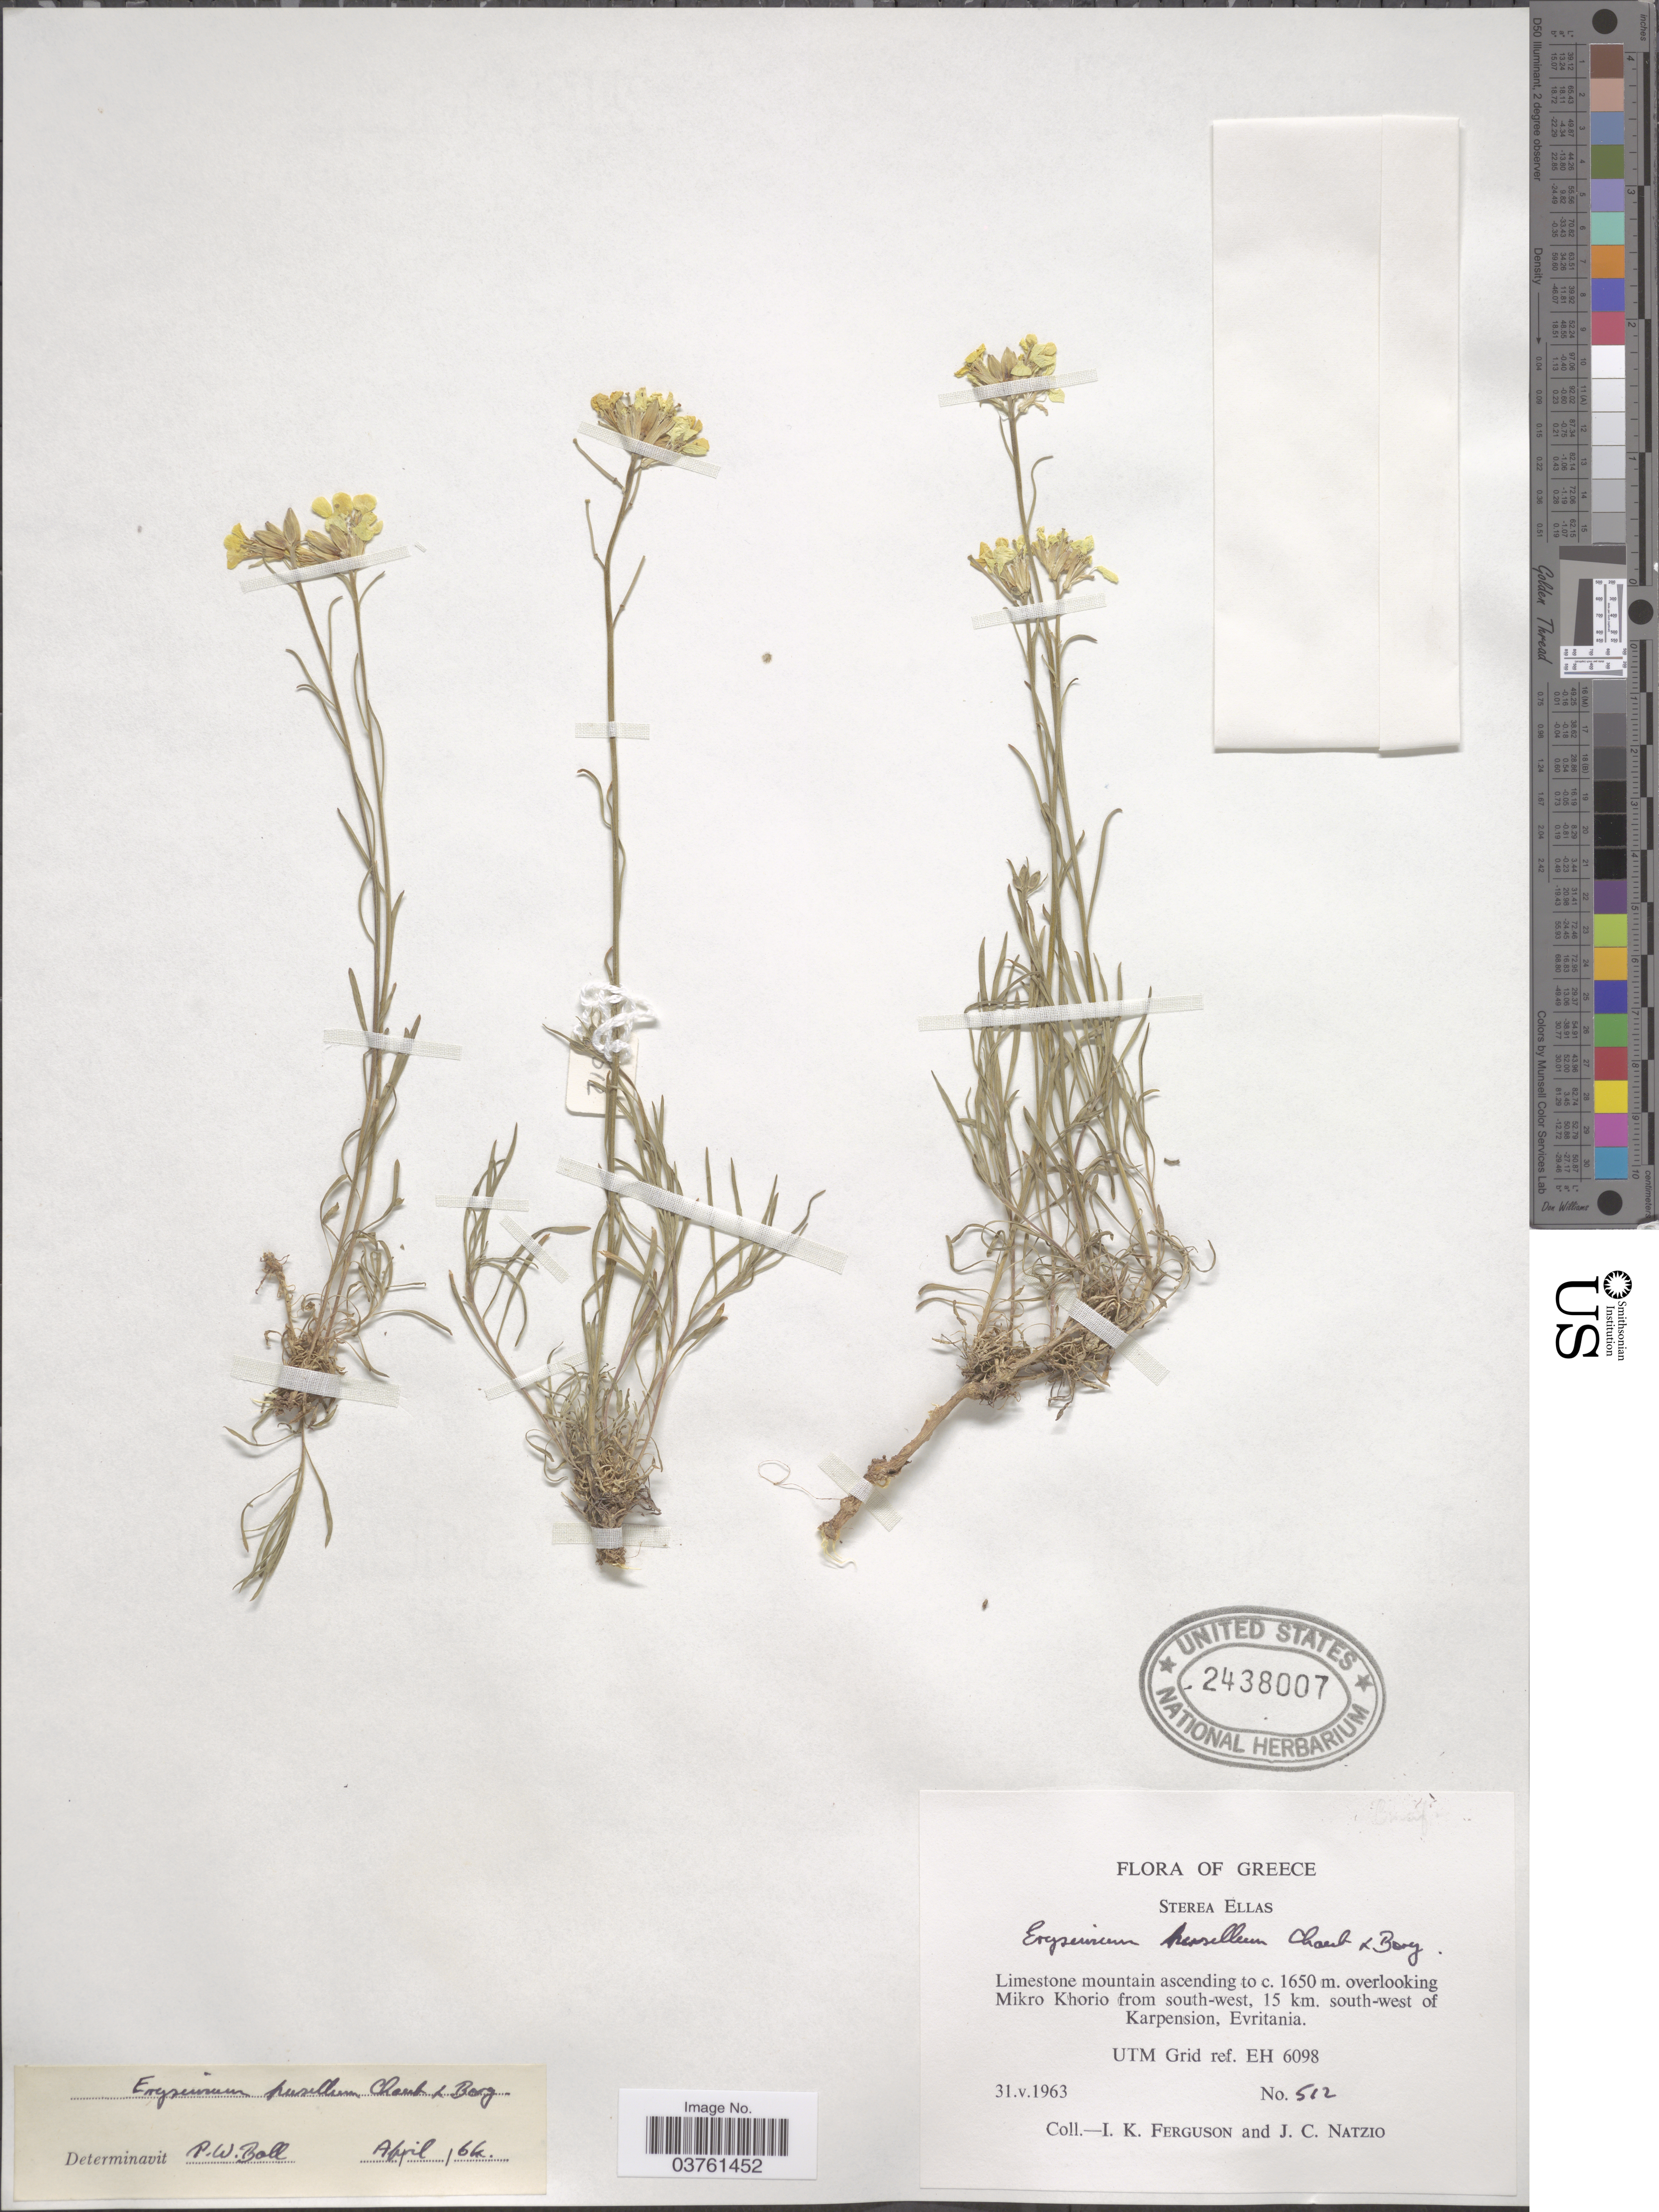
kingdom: Plantae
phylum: Tracheophyta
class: Magnoliopsida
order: Brassicales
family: Brassicaceae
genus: Erysimum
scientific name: Erysimum pusillum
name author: Bory & Chaub.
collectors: I. K. Ferguson & J. Natzio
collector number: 512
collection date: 1963-05-31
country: Greece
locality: Sterea Ellas. Overlooking Mikro Khorio from south-west, 15 km. south-west of Karpension, Evritania. UTM Grid ref, EH 6098.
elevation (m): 1650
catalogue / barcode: US 2438007